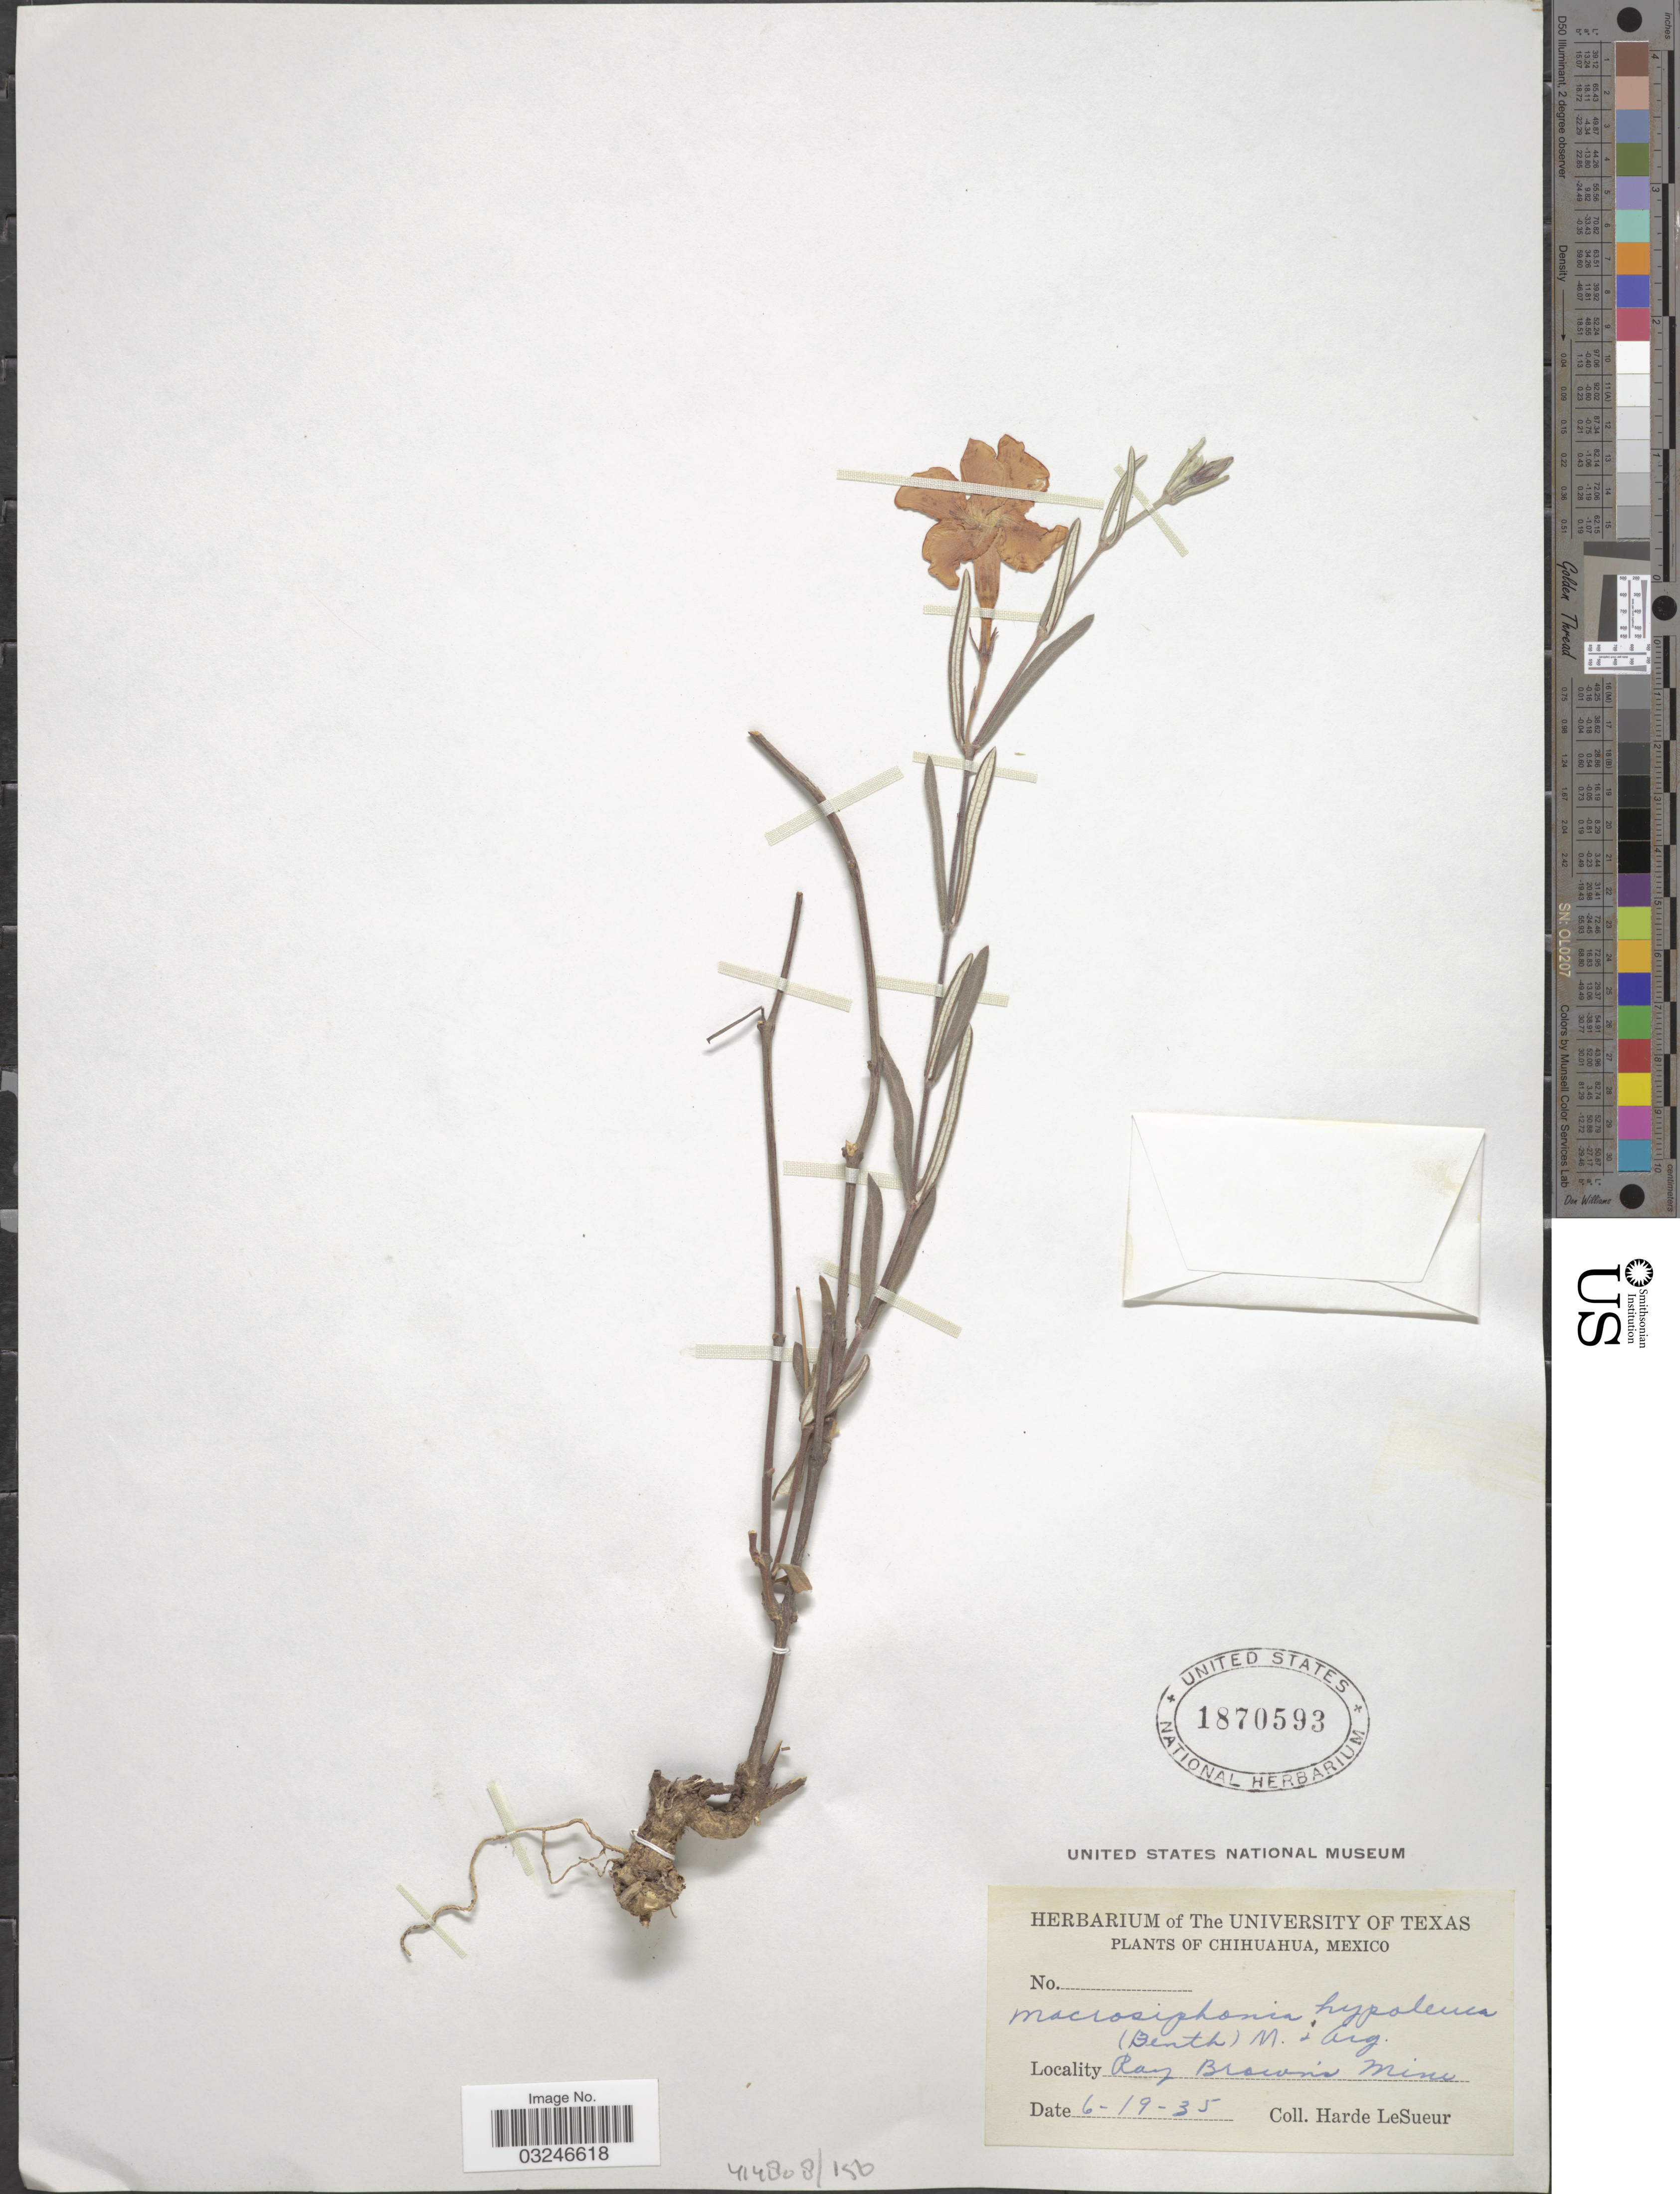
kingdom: Plantae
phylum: Tracheophyta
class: Magnoliopsida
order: Gentianales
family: Apocynaceae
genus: Macrosiphonia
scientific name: Macrosiphonia hypoleuca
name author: (Benth.) Müll. Arg.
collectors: H. LeSueur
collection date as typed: Transcribed d/m/y: 19/6/35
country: Mexico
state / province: Chihuahua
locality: Ray Brown's Mine.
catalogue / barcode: US 1870593